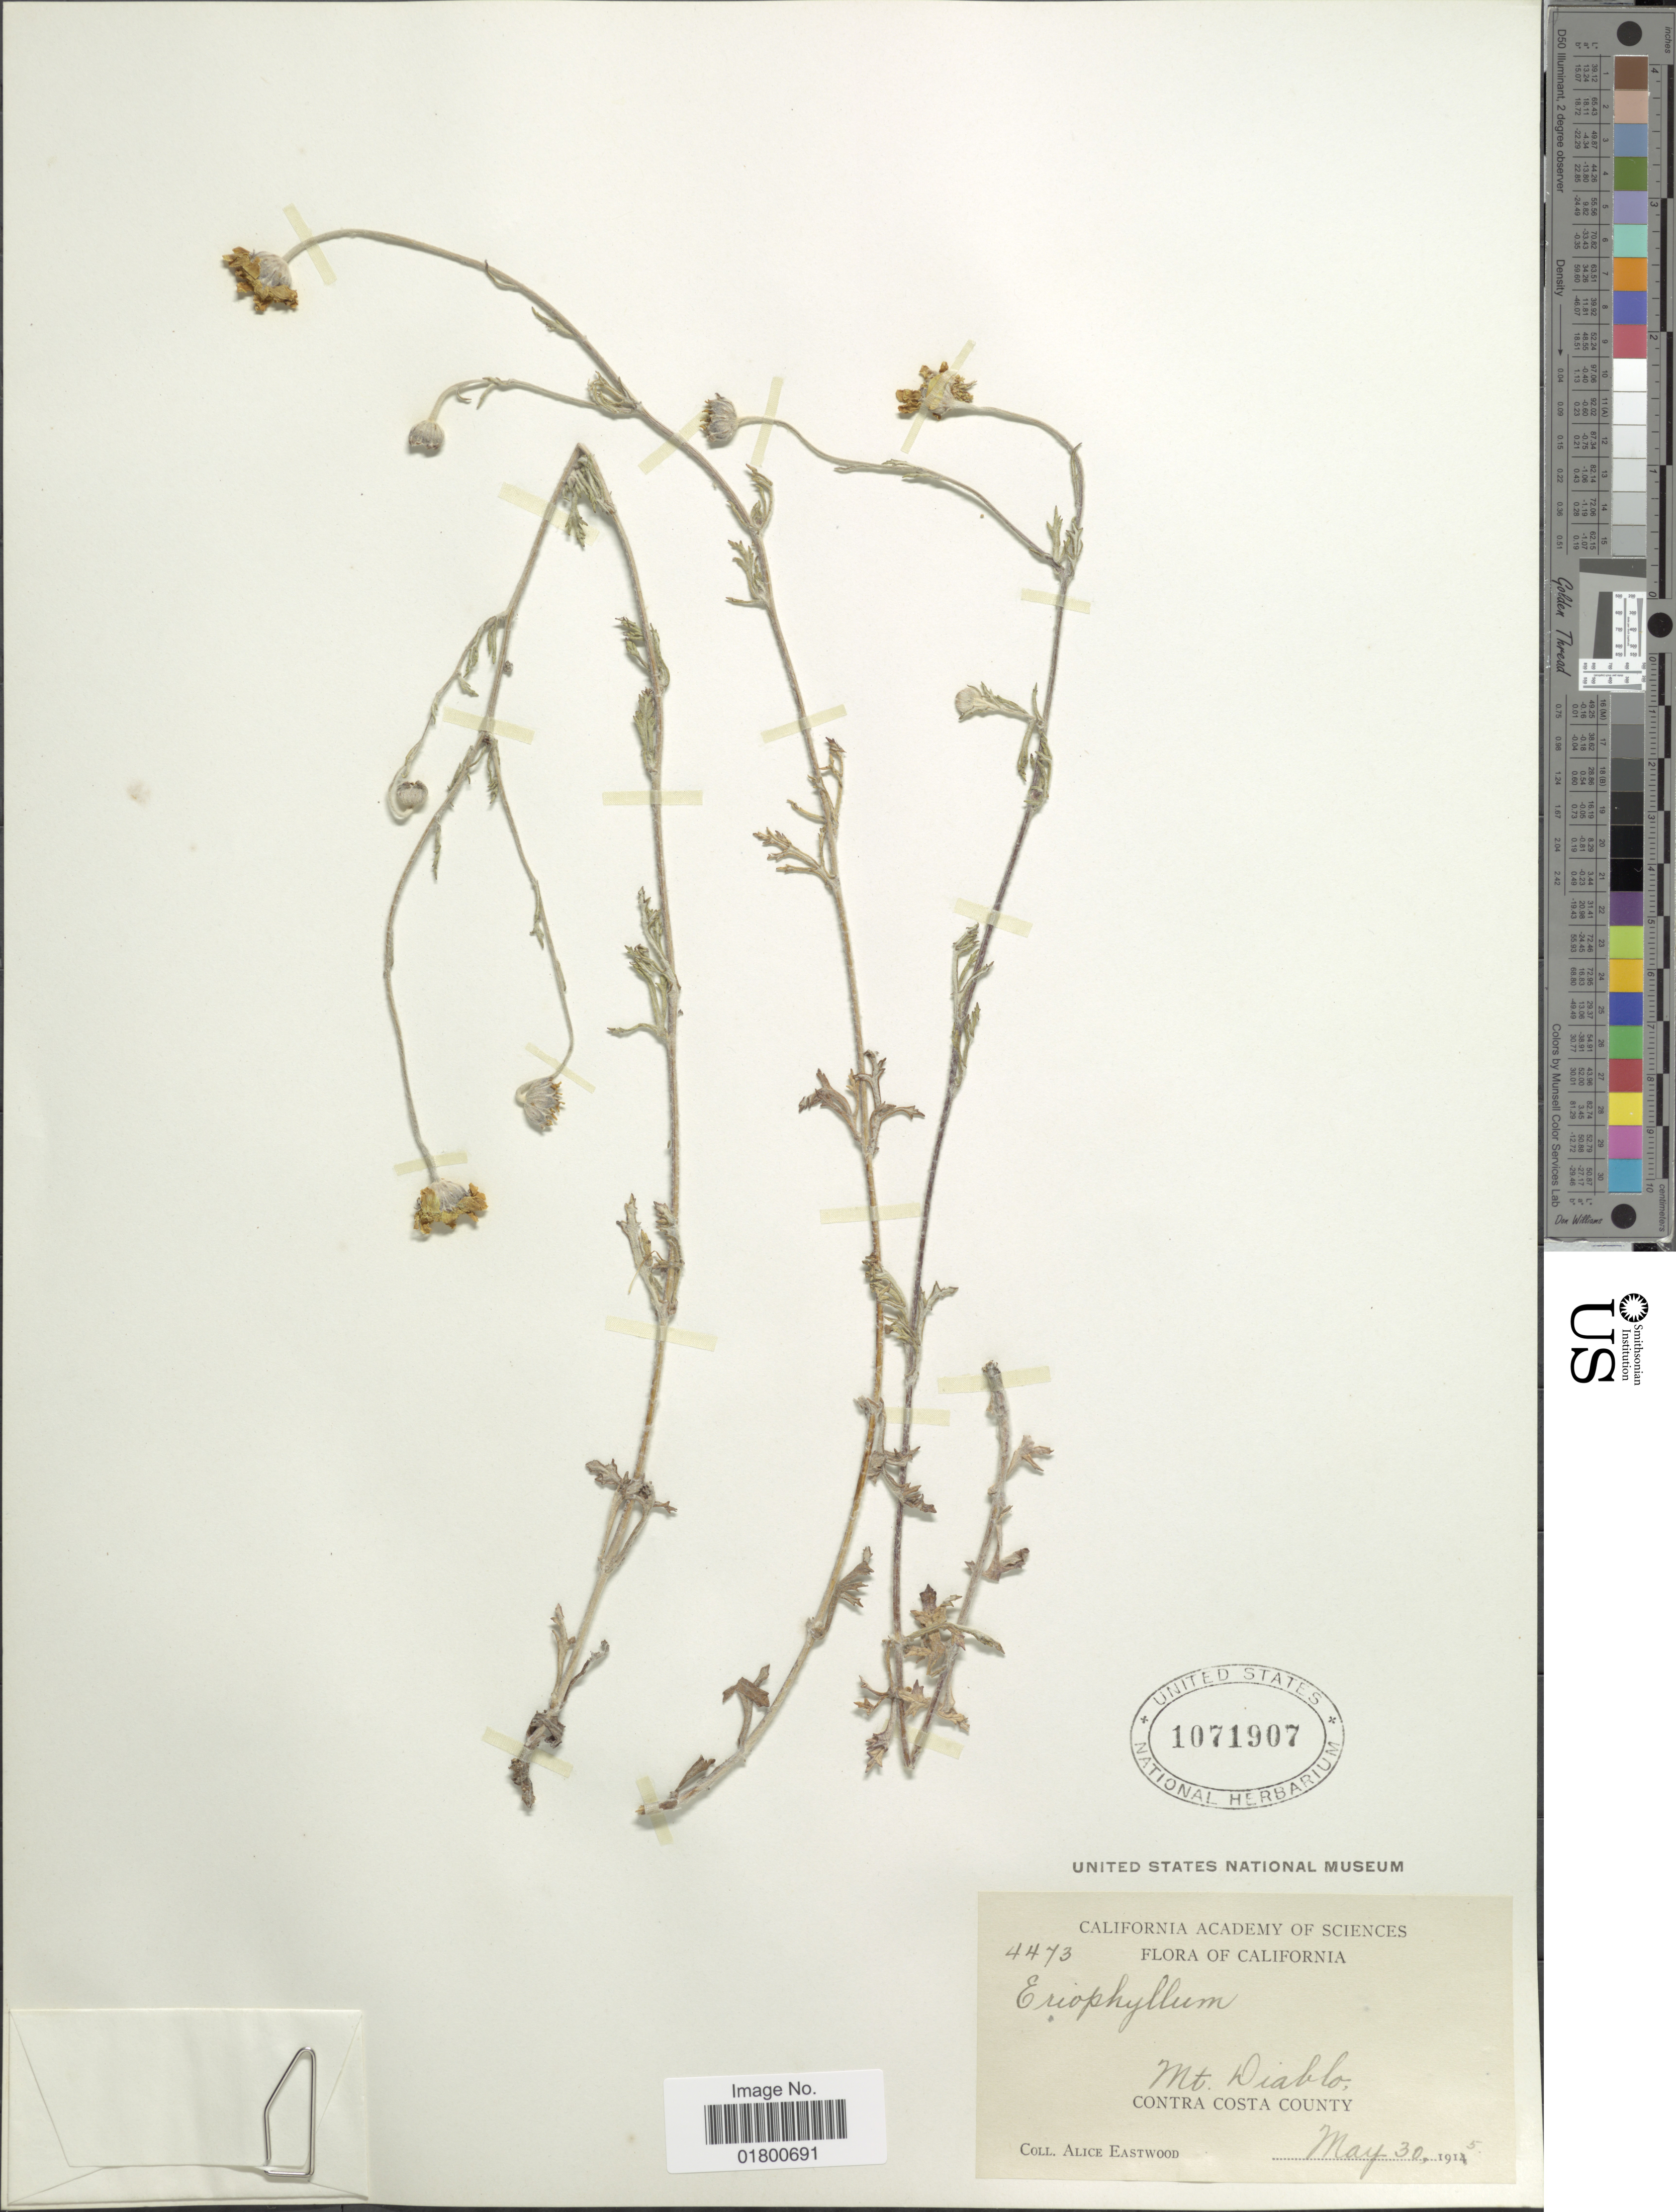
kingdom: Plantae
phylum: Tracheophyta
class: Magnoliopsida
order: Asterales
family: Asteraceae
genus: Eriophyllum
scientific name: Eriophyllum sp.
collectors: A. Eastwood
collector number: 4473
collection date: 1914-05-30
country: United States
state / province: California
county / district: Contra Costa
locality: Mt. Diablo, Contra Costa County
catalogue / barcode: US 1071907